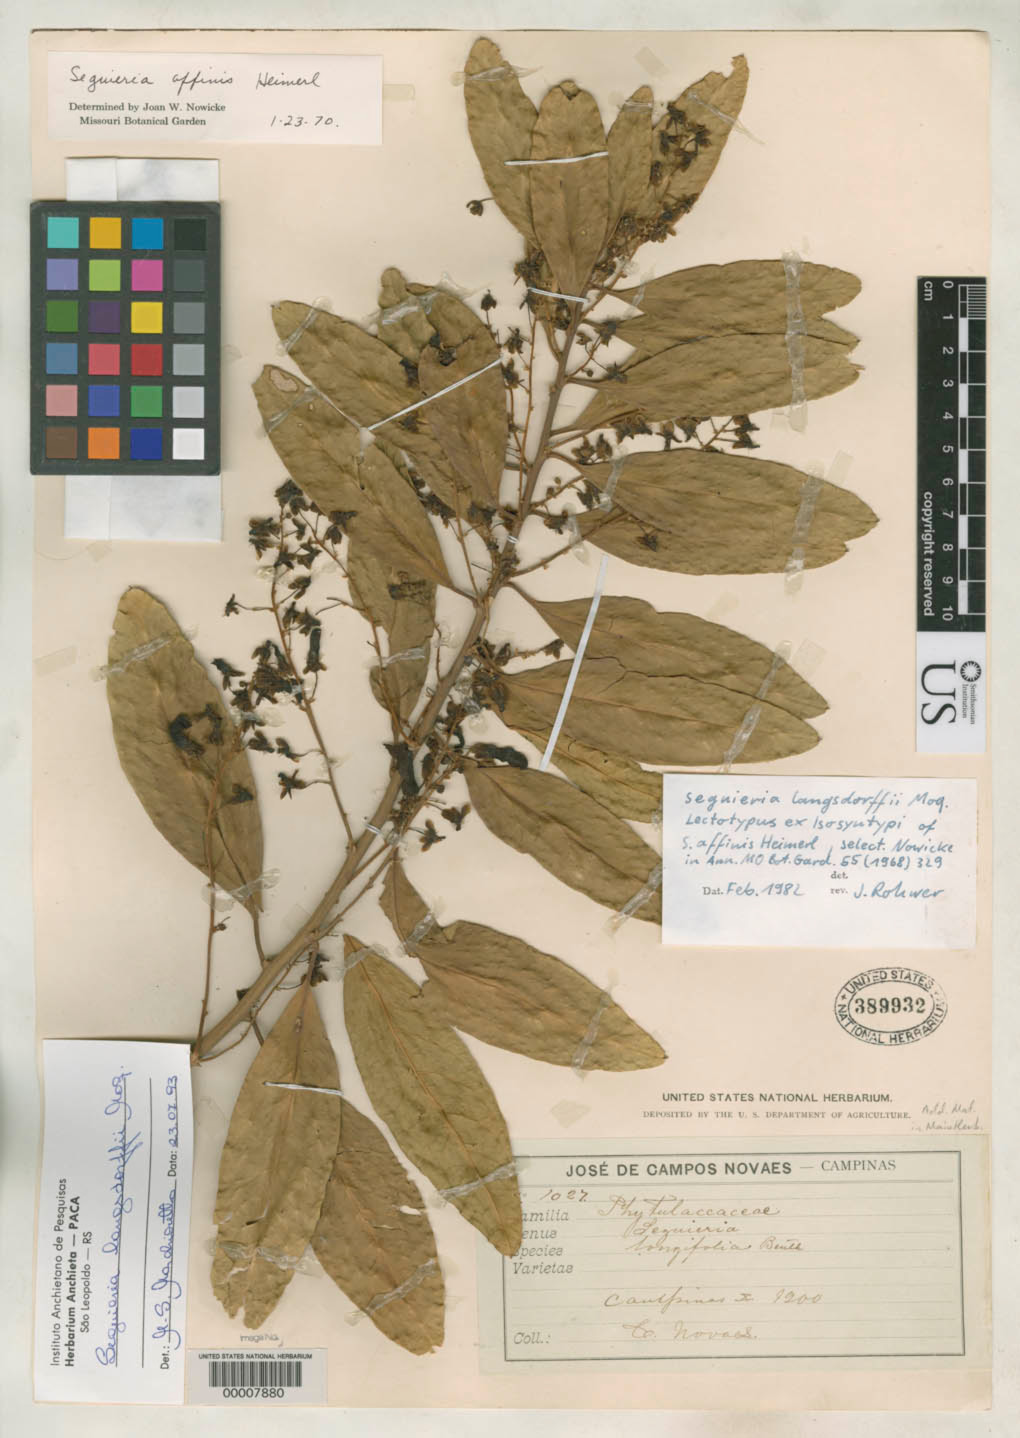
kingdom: Plantae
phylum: Tracheophyta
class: Magnoliopsida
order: Caryophyllales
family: Phytolaccaceae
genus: Seguieria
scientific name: Seguieria affinis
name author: Heimerl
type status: Lectotype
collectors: J. Novães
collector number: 1027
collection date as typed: Oct 1900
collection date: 1900-10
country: Brazil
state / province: São Paulo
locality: Campinas.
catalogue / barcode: US 389932